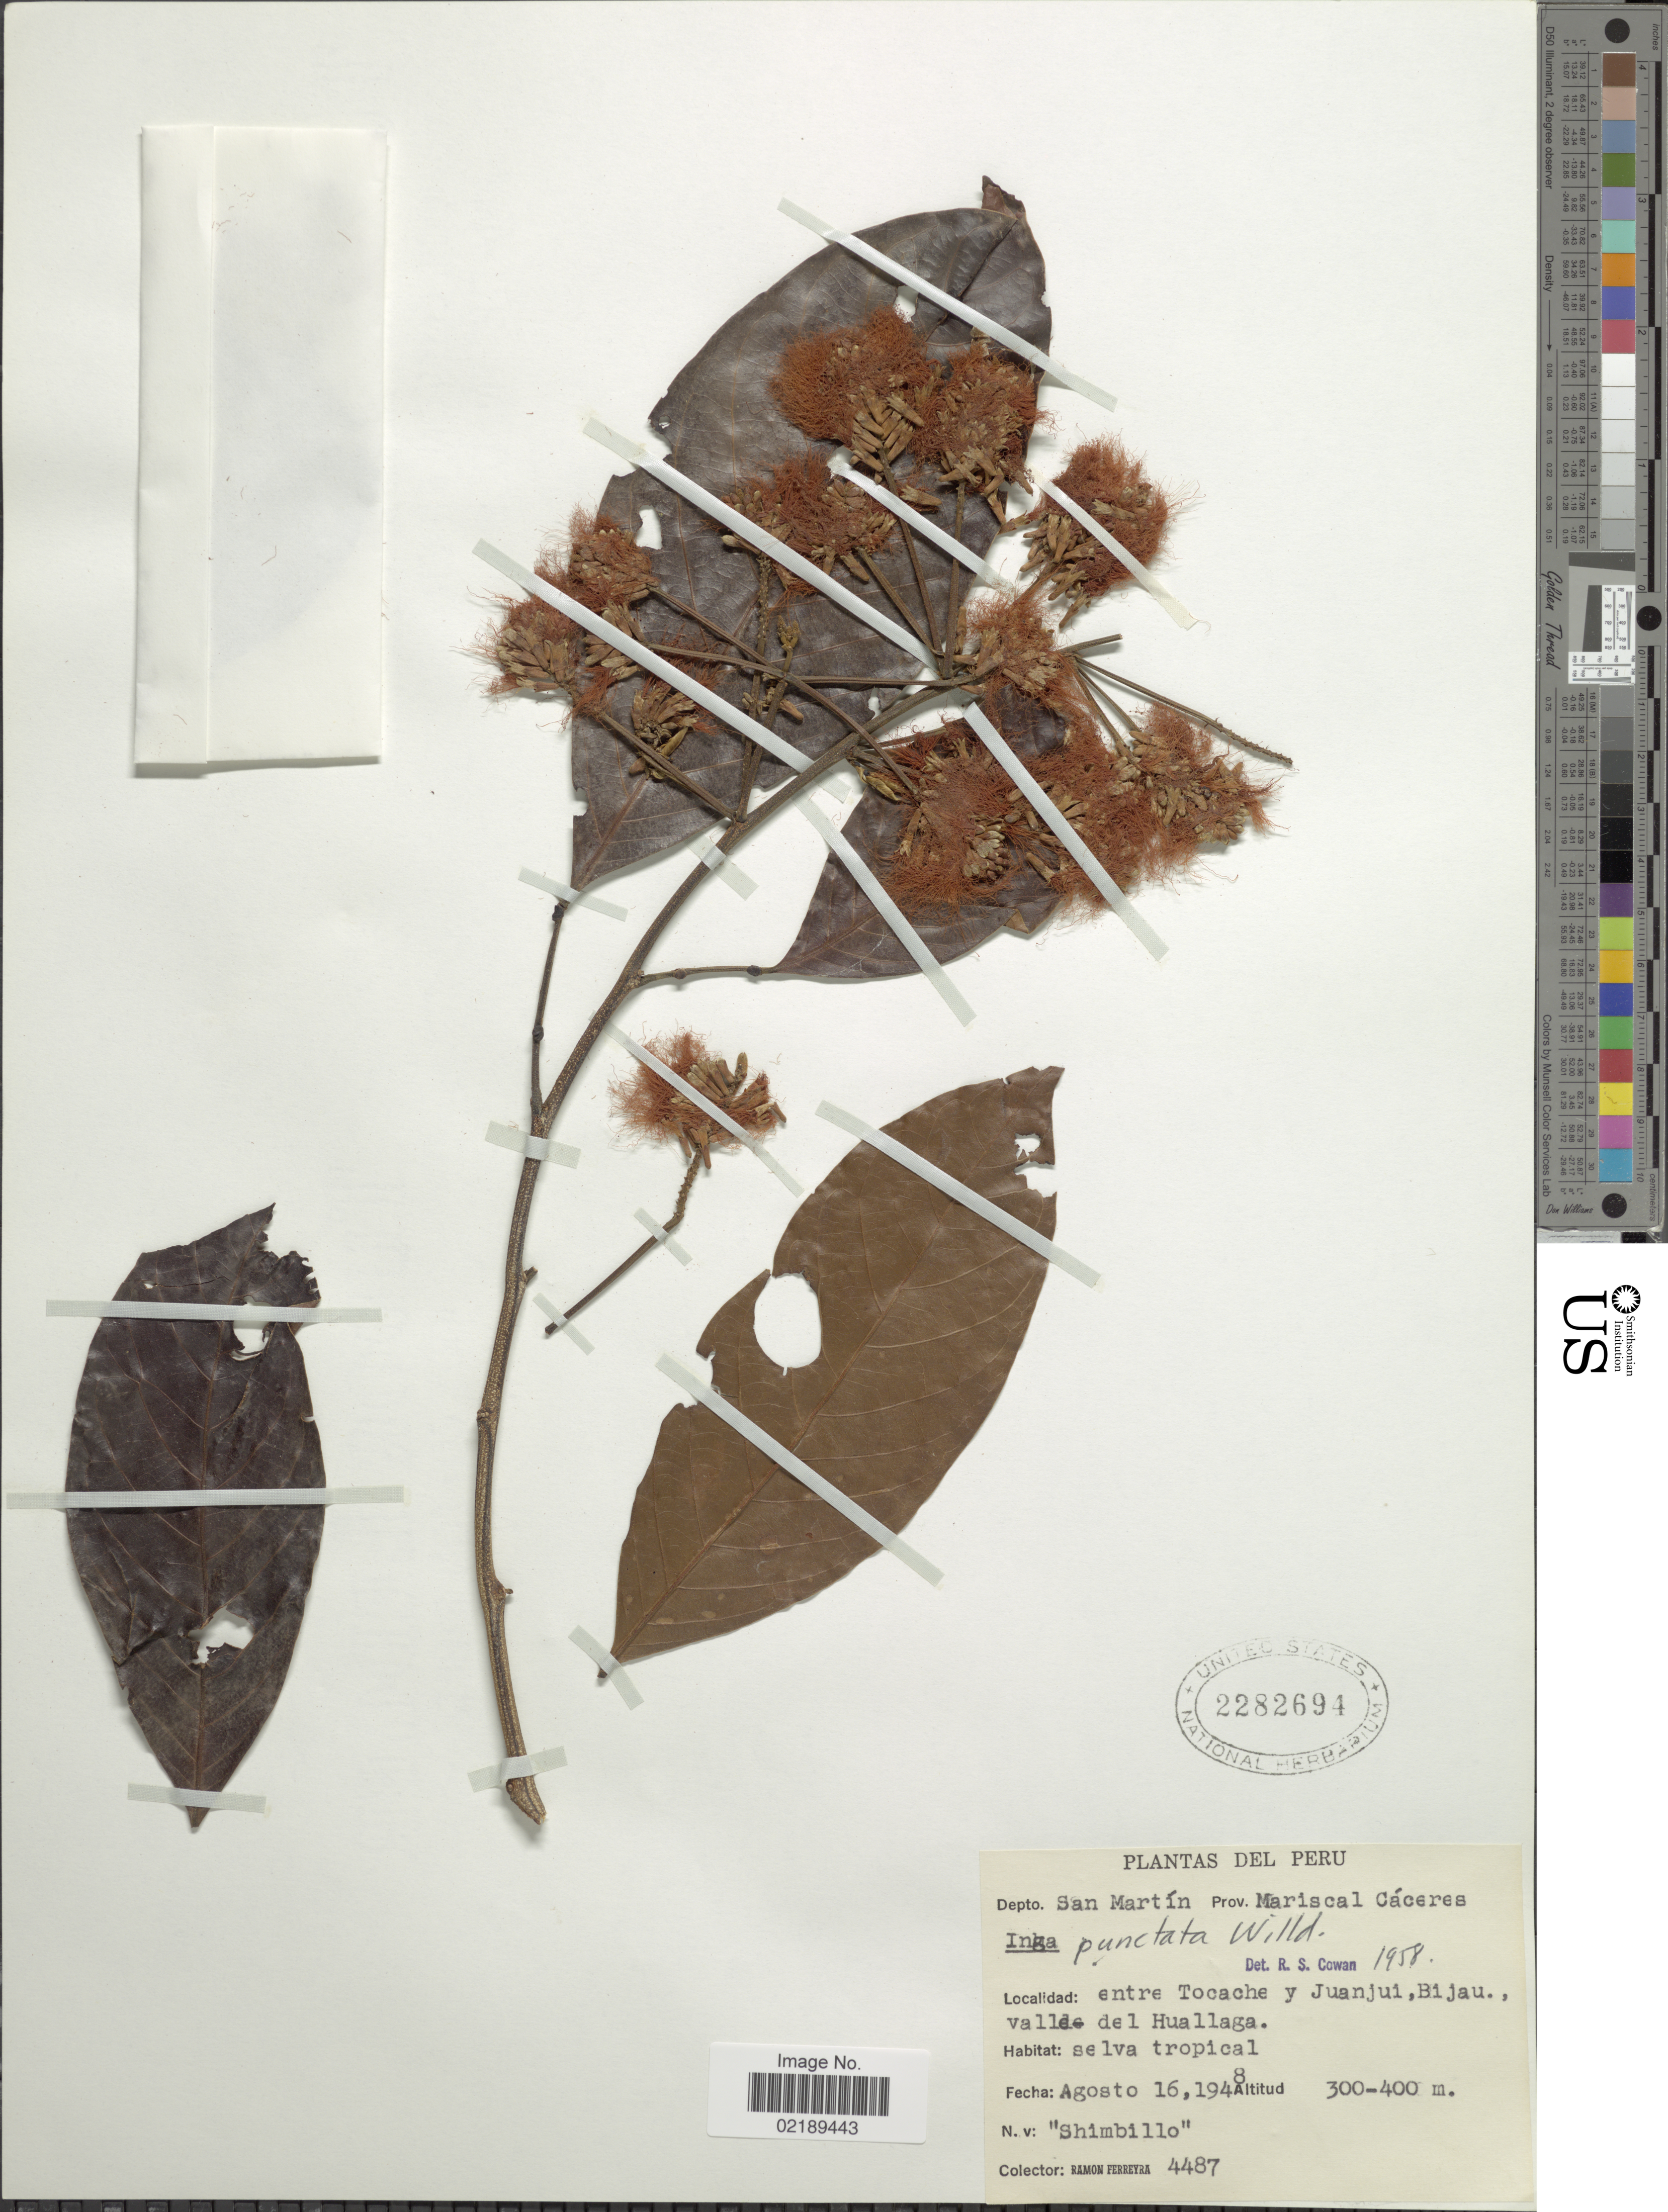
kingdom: Plantae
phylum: Tracheophyta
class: Magnoliopsida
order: Fabales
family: Fabaceae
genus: Inga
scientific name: Inga punctata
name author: Willd.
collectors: R. A. Ferreyra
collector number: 4487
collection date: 1948-08-16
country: Peru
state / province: San Martín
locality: Prov. Mariscal Caceres, entre Tocache y Juanjui, Bijau, valle del Huallaga.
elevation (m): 300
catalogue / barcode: US 2282694